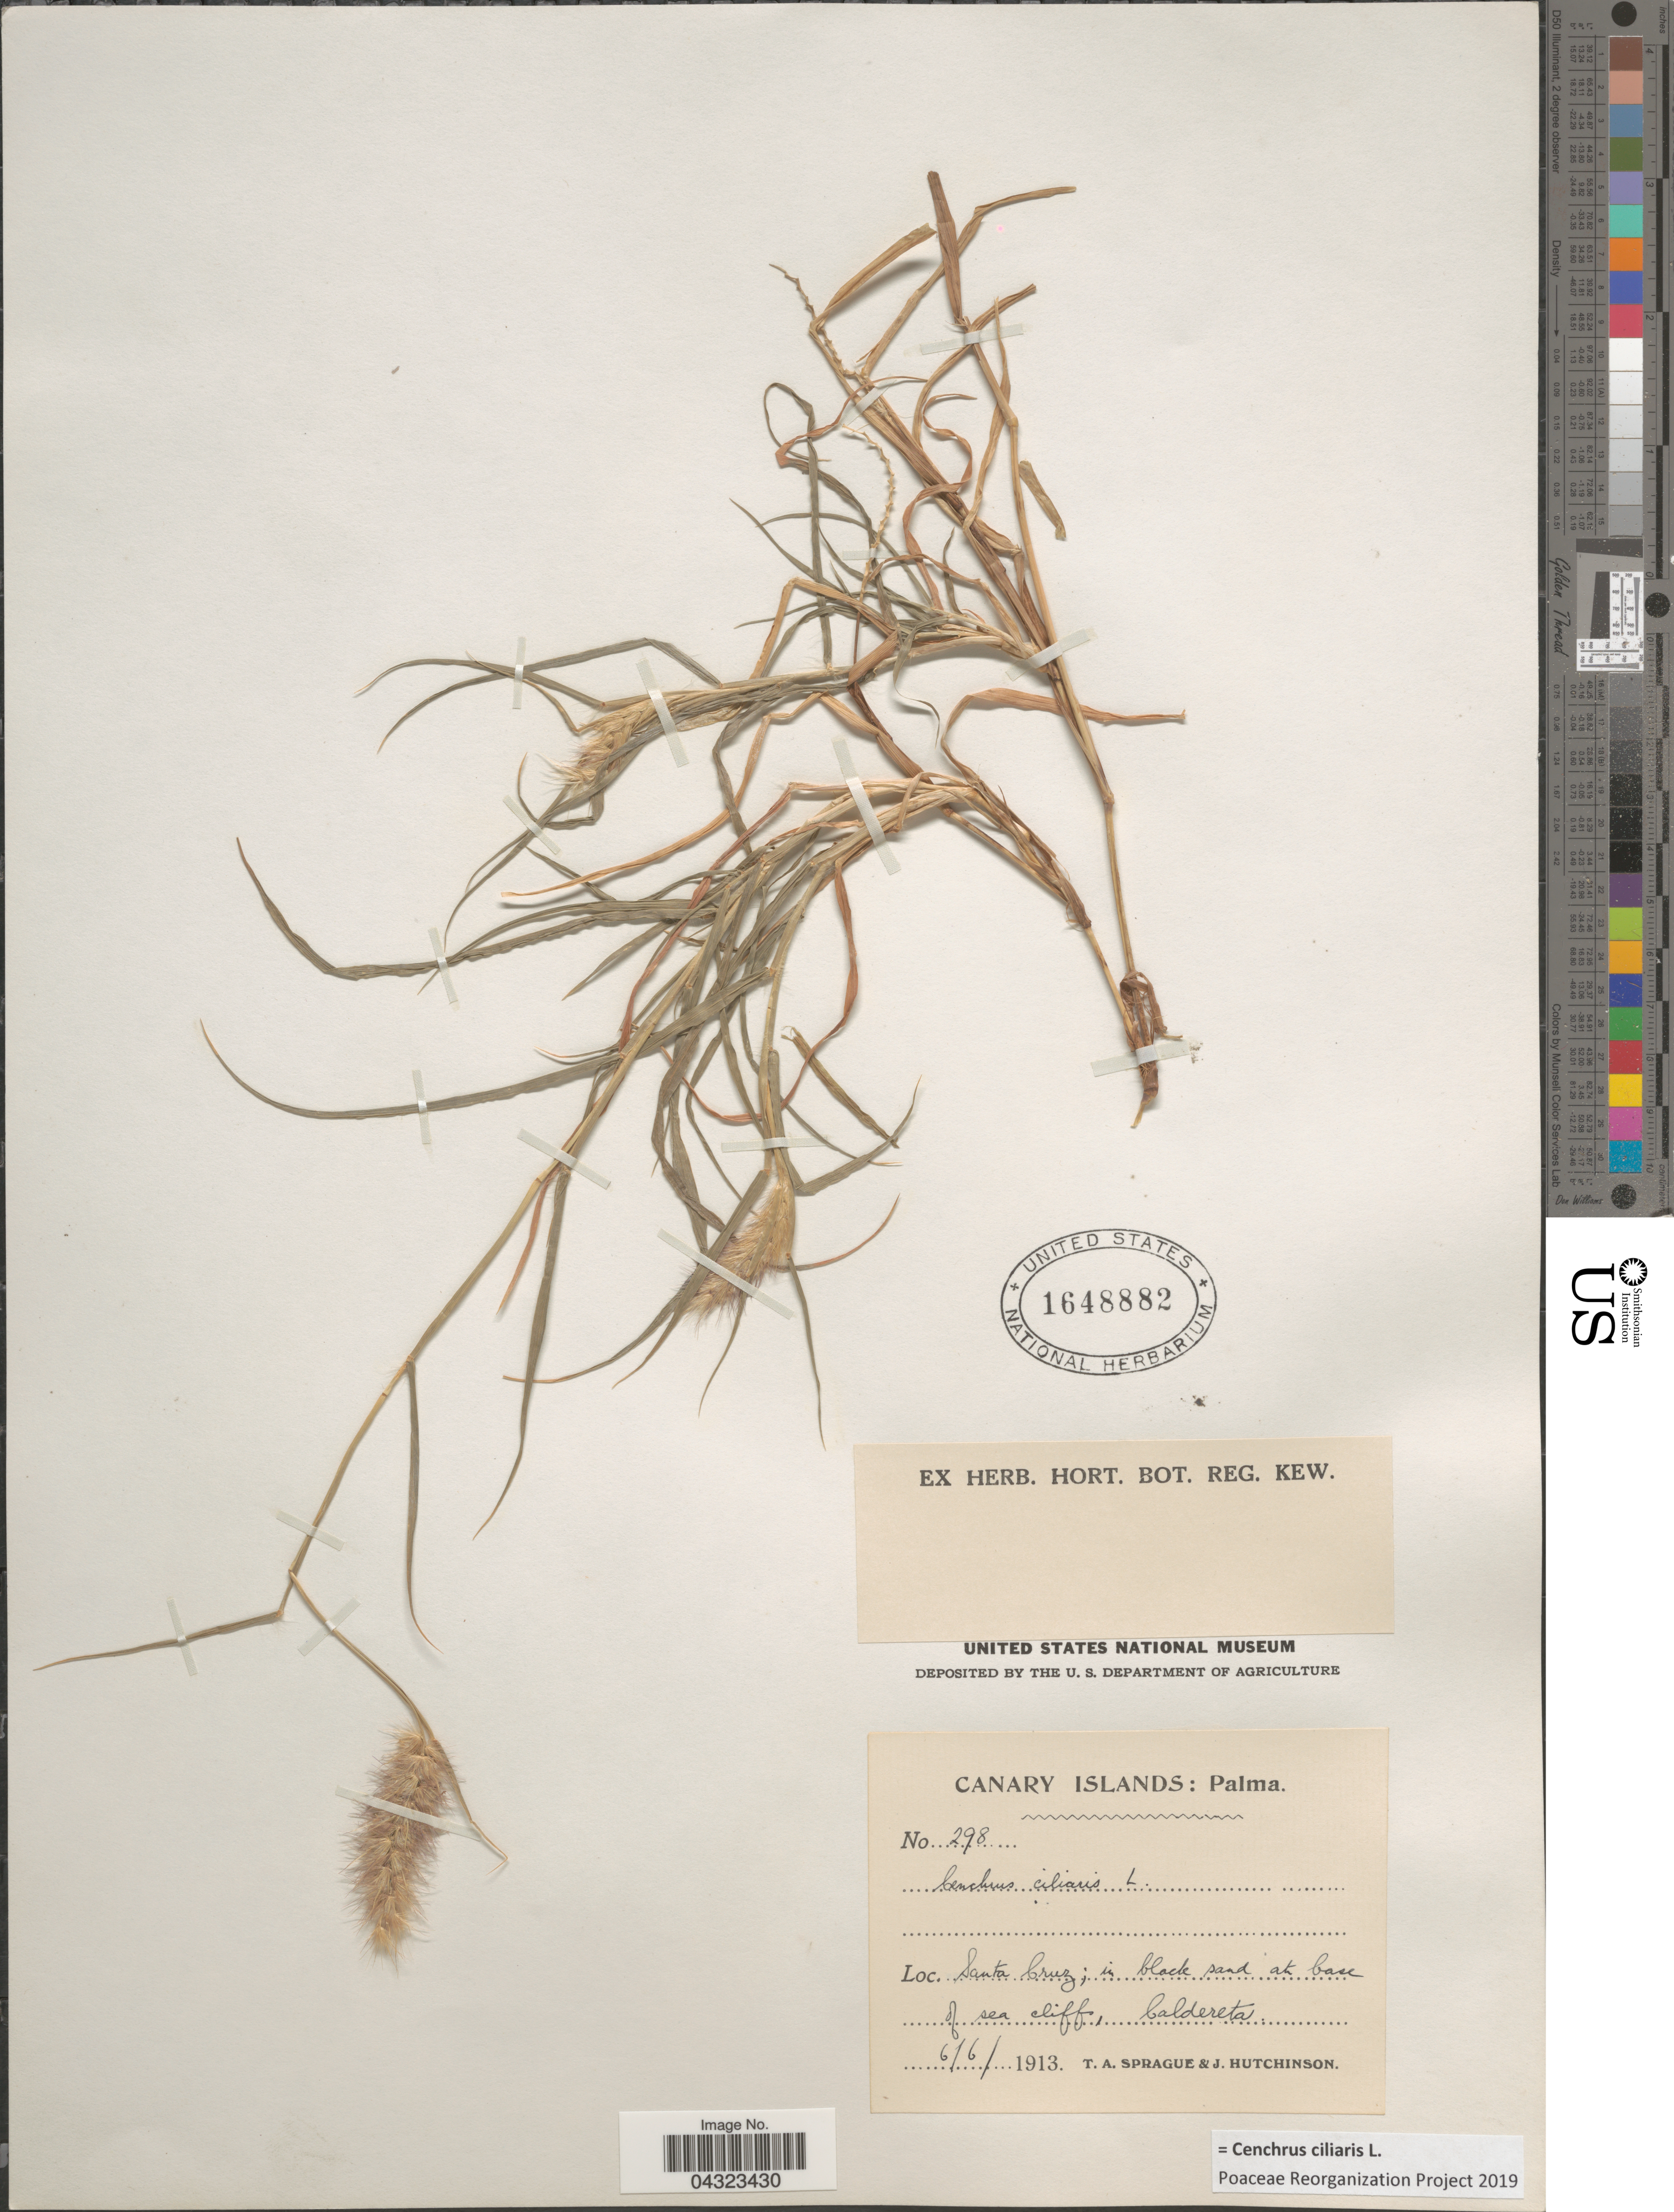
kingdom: Plantae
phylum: Tracheophyta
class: Liliopsida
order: Poales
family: Poaceae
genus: Cenchrus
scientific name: Cenchrus ciliaris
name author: L.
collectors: T. A. Sprague & J. Hutchinson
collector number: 298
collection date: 1913-06-06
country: Spain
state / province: Canarias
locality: Canary Islands: Palma. Santa Cruz; in black sand at base sea cliff; Caldereta.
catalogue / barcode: US 1648882